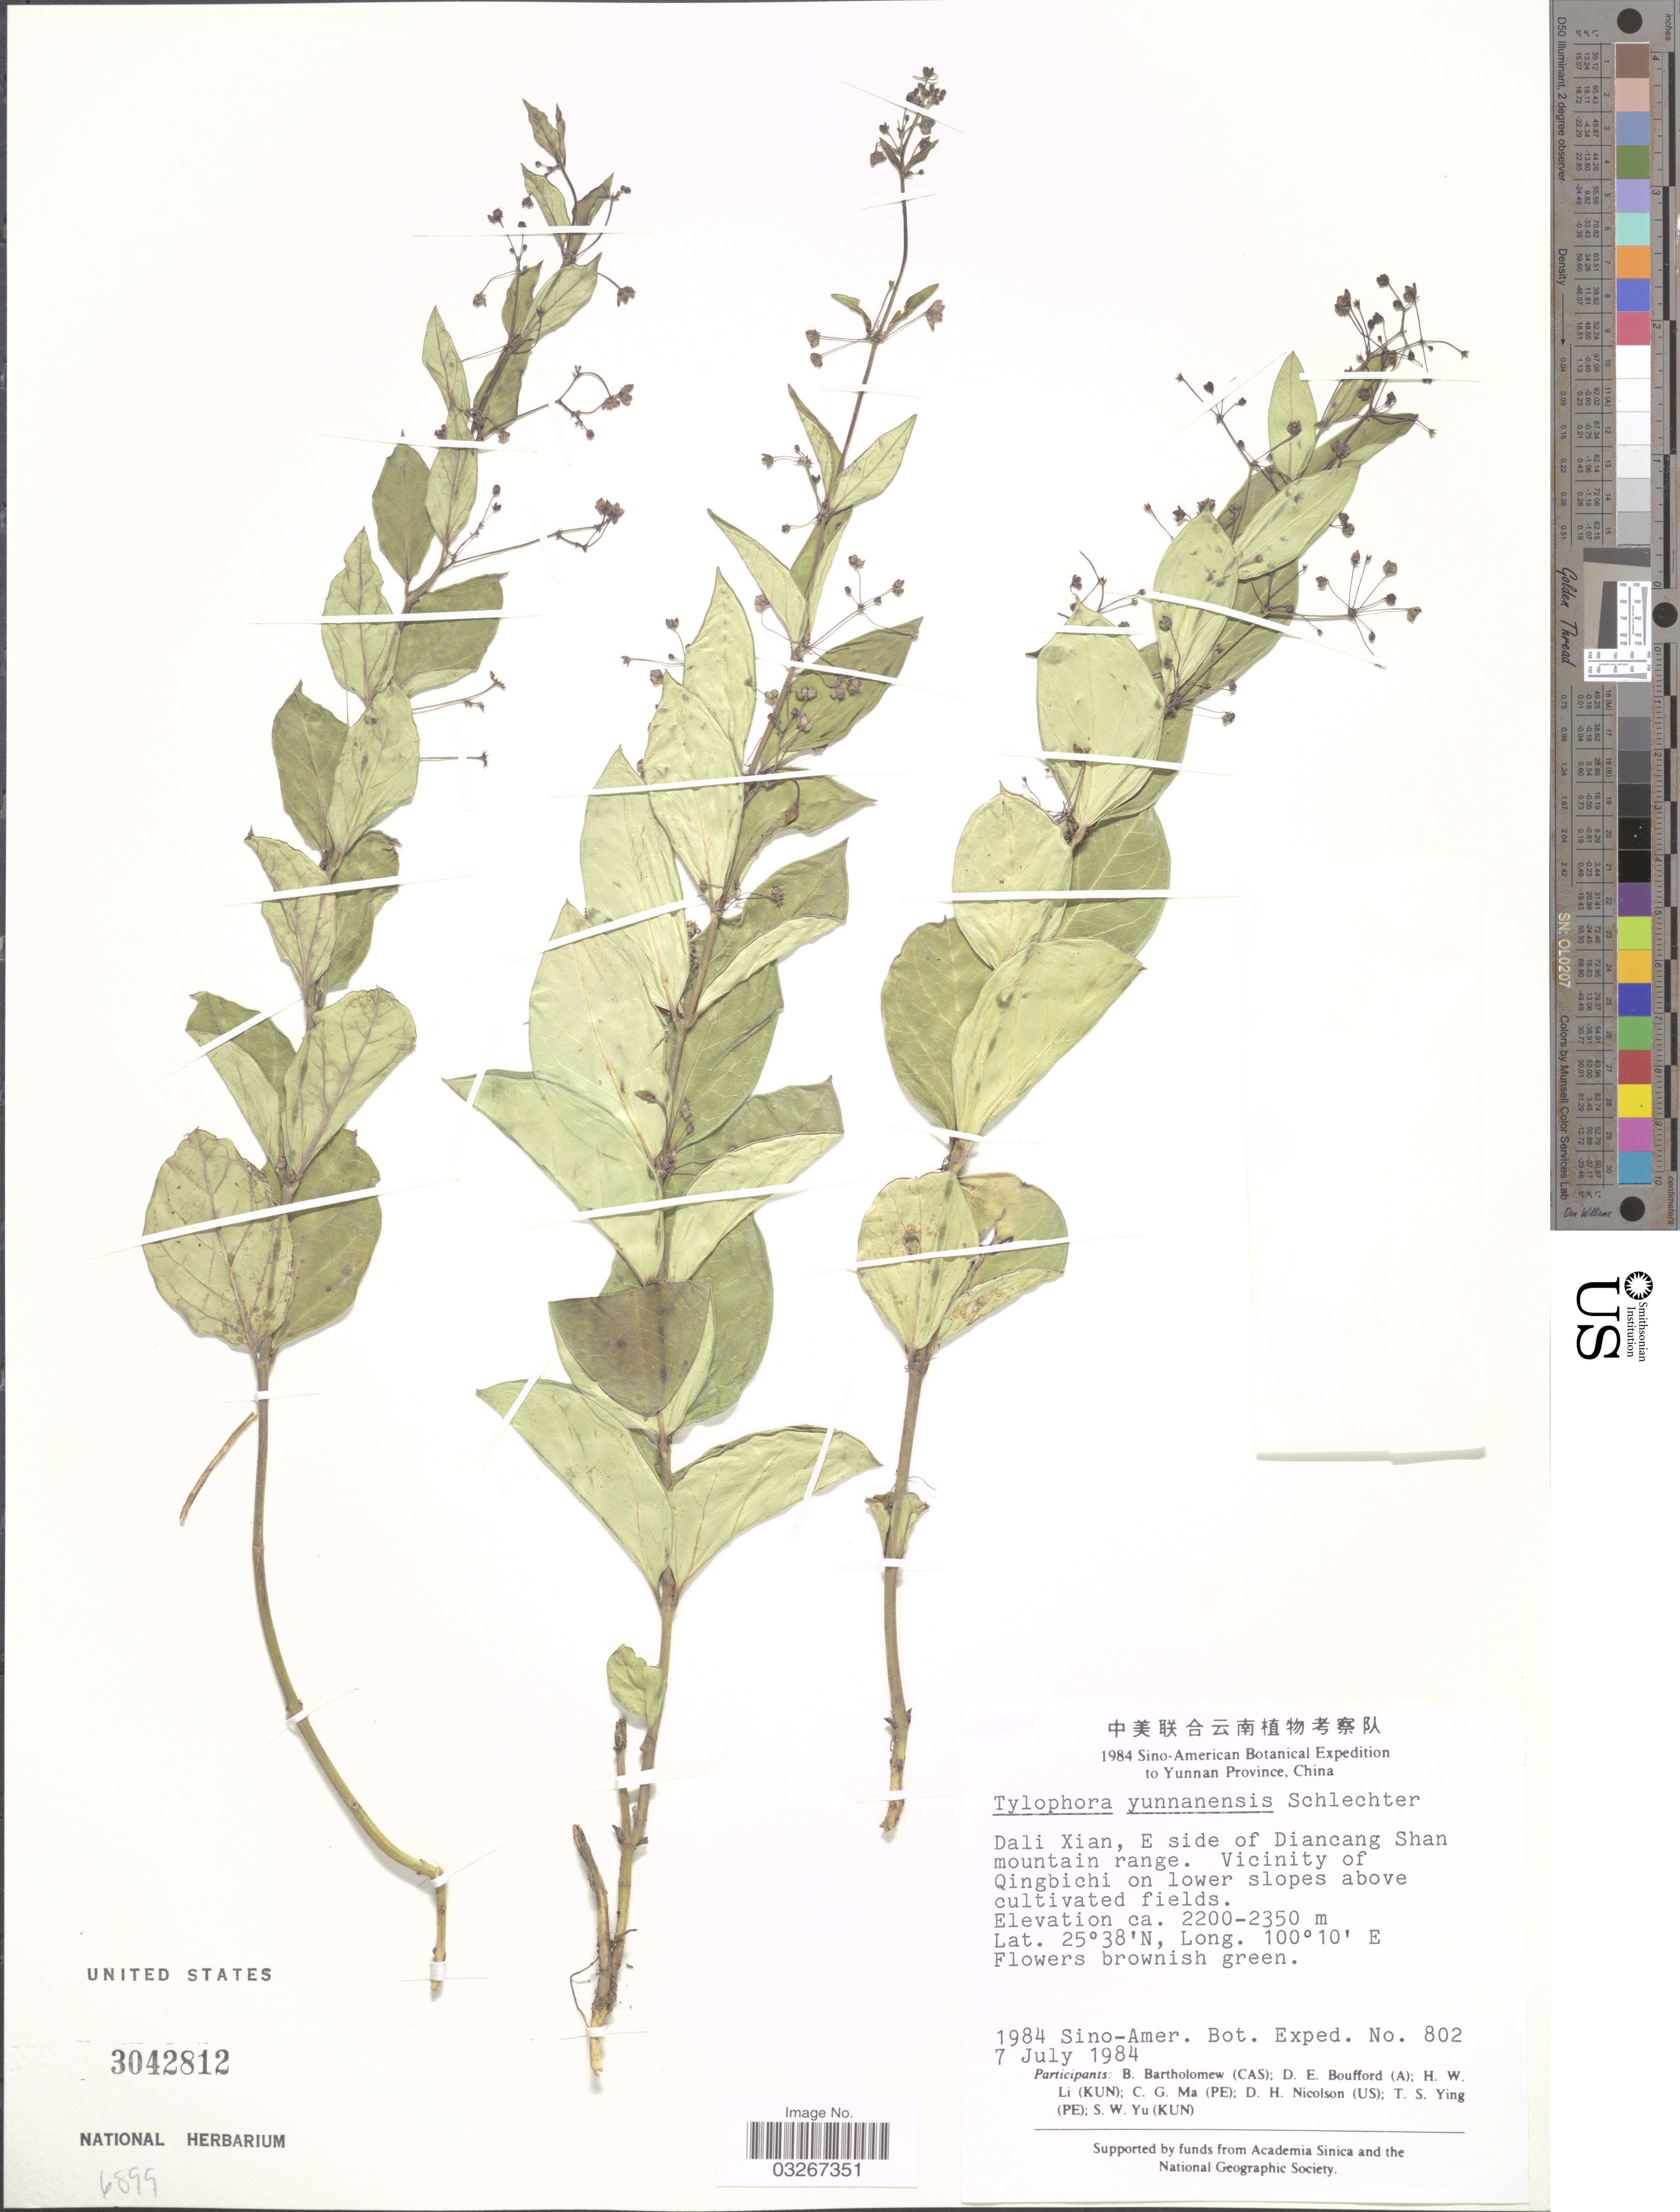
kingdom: Plantae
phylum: Tracheophyta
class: Magnoliopsida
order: Gentianales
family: Apocynaceae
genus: Tylophora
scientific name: Tylophora yunnanensis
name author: Schltr.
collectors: Sino-Amer. Bot. Exped. 1984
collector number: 802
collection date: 1984-07-07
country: China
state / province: Yunnan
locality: Dali Xian, E side of Diancang Shan mountain range. Vicinity of Qingbichi on lower slopes above cultivated fields.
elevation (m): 2200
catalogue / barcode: US 3042812